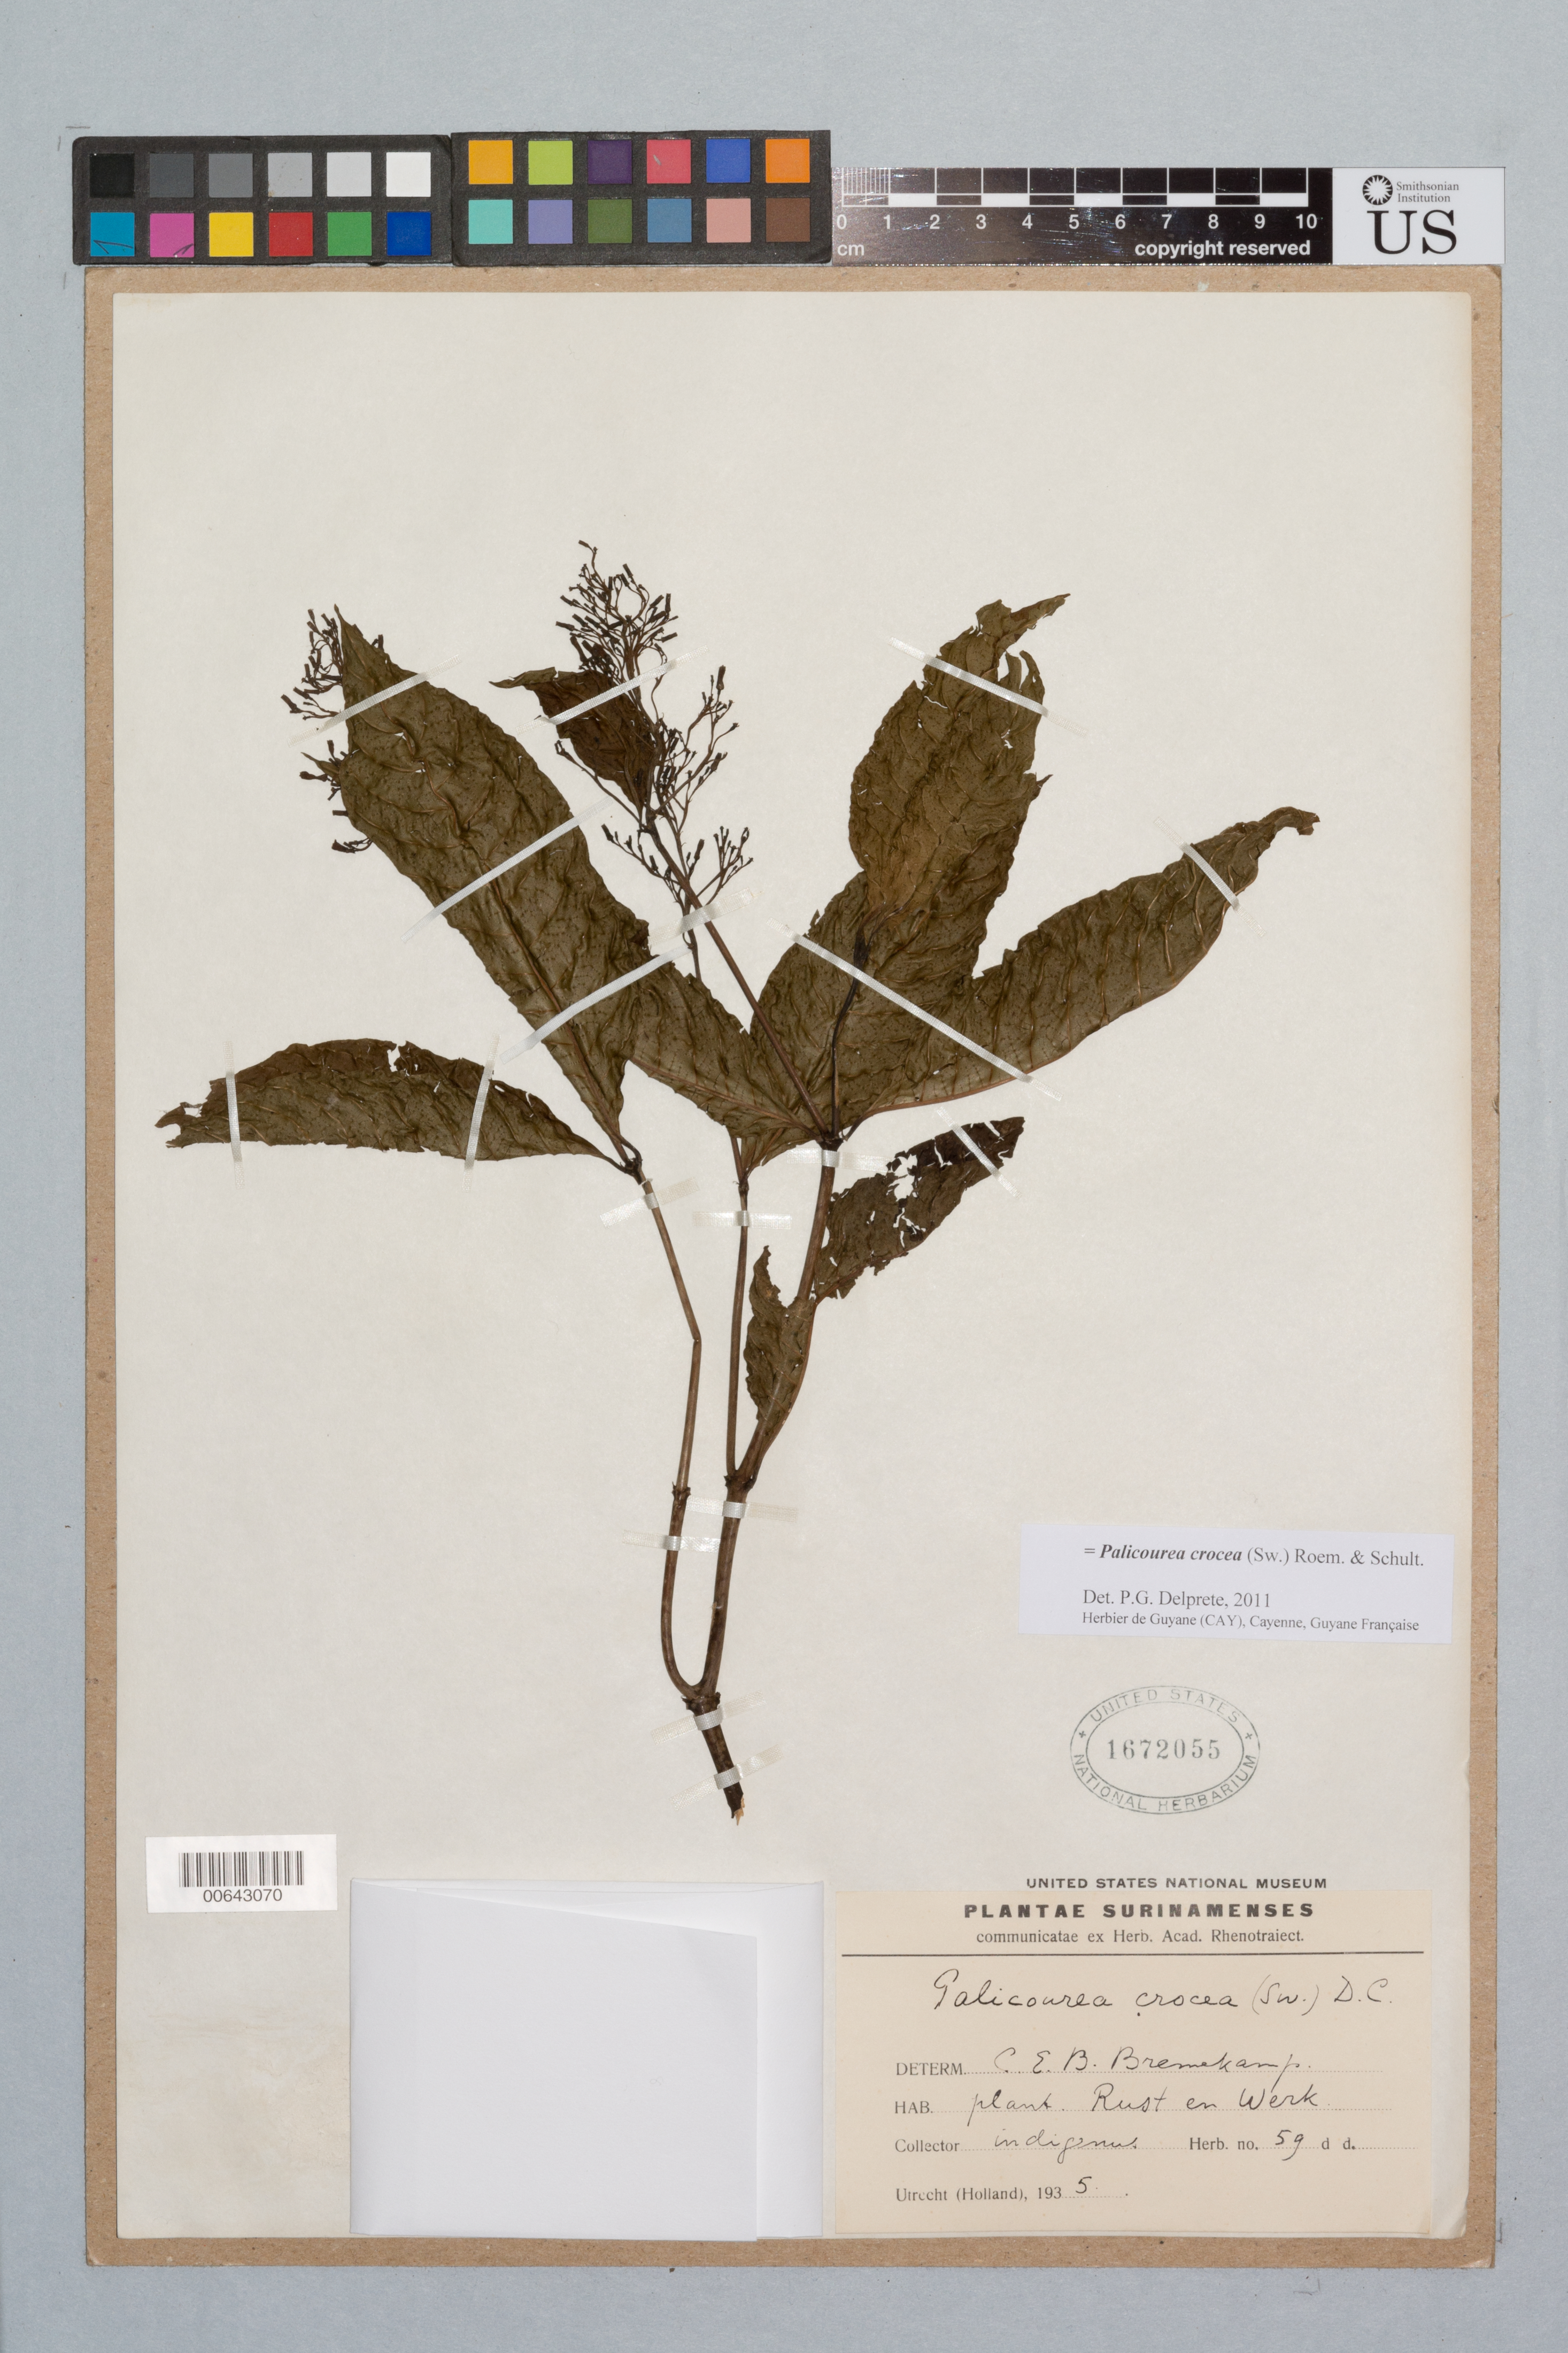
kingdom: Plantae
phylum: Tracheophyta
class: Magnoliopsida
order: Gentianales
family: Rubiaceae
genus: Palicourea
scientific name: Palicourea crocea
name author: (Sw.) Schult.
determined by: Delprete, P. G., Herb. de Guyane Cay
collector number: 59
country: Suriname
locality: Rust en Werk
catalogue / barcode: US 1672055